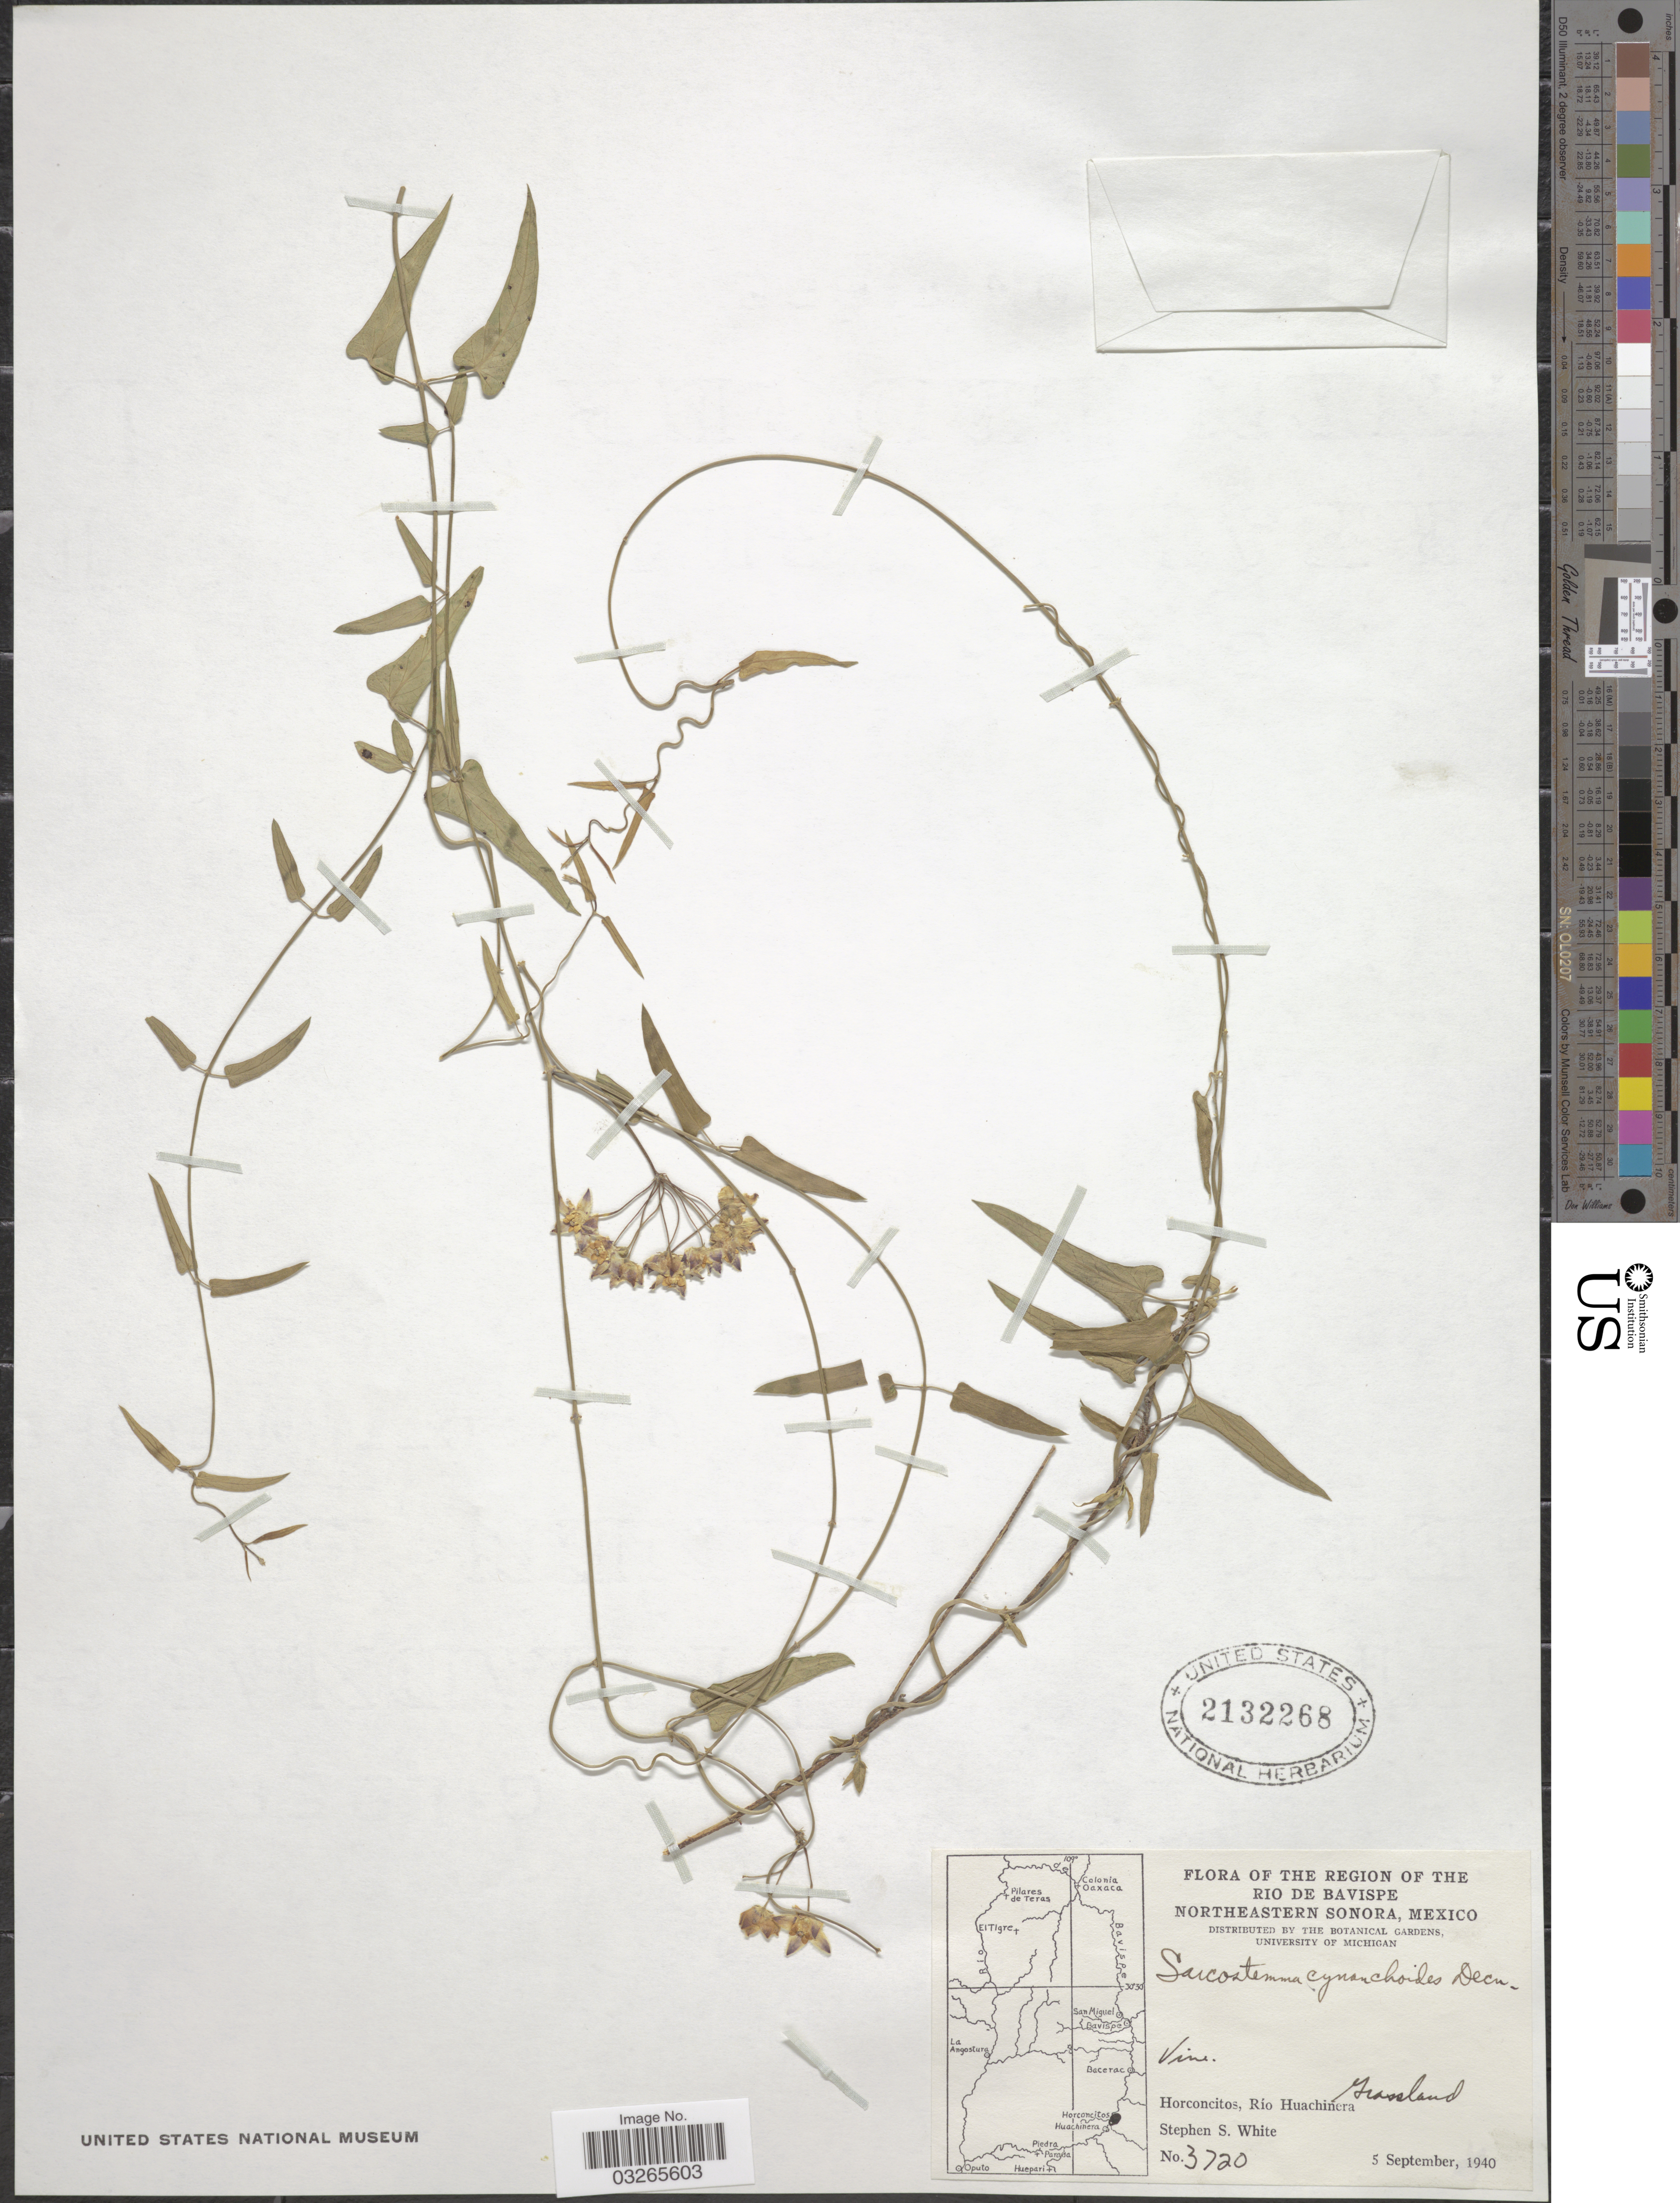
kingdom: Plantae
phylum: Tracheophyta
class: Magnoliopsida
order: Gentianales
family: Apocynaceae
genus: Sarcostemma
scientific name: Sarcostemma cynanchoides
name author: Decne.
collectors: S. S. White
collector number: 3720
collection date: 1940-09-05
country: Mexico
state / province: Sonora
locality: The Region of The Rio De Bavispe, Northeastern Sonora, Horconcitos, Río Huachinera, Grassland.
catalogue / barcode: US 2132268